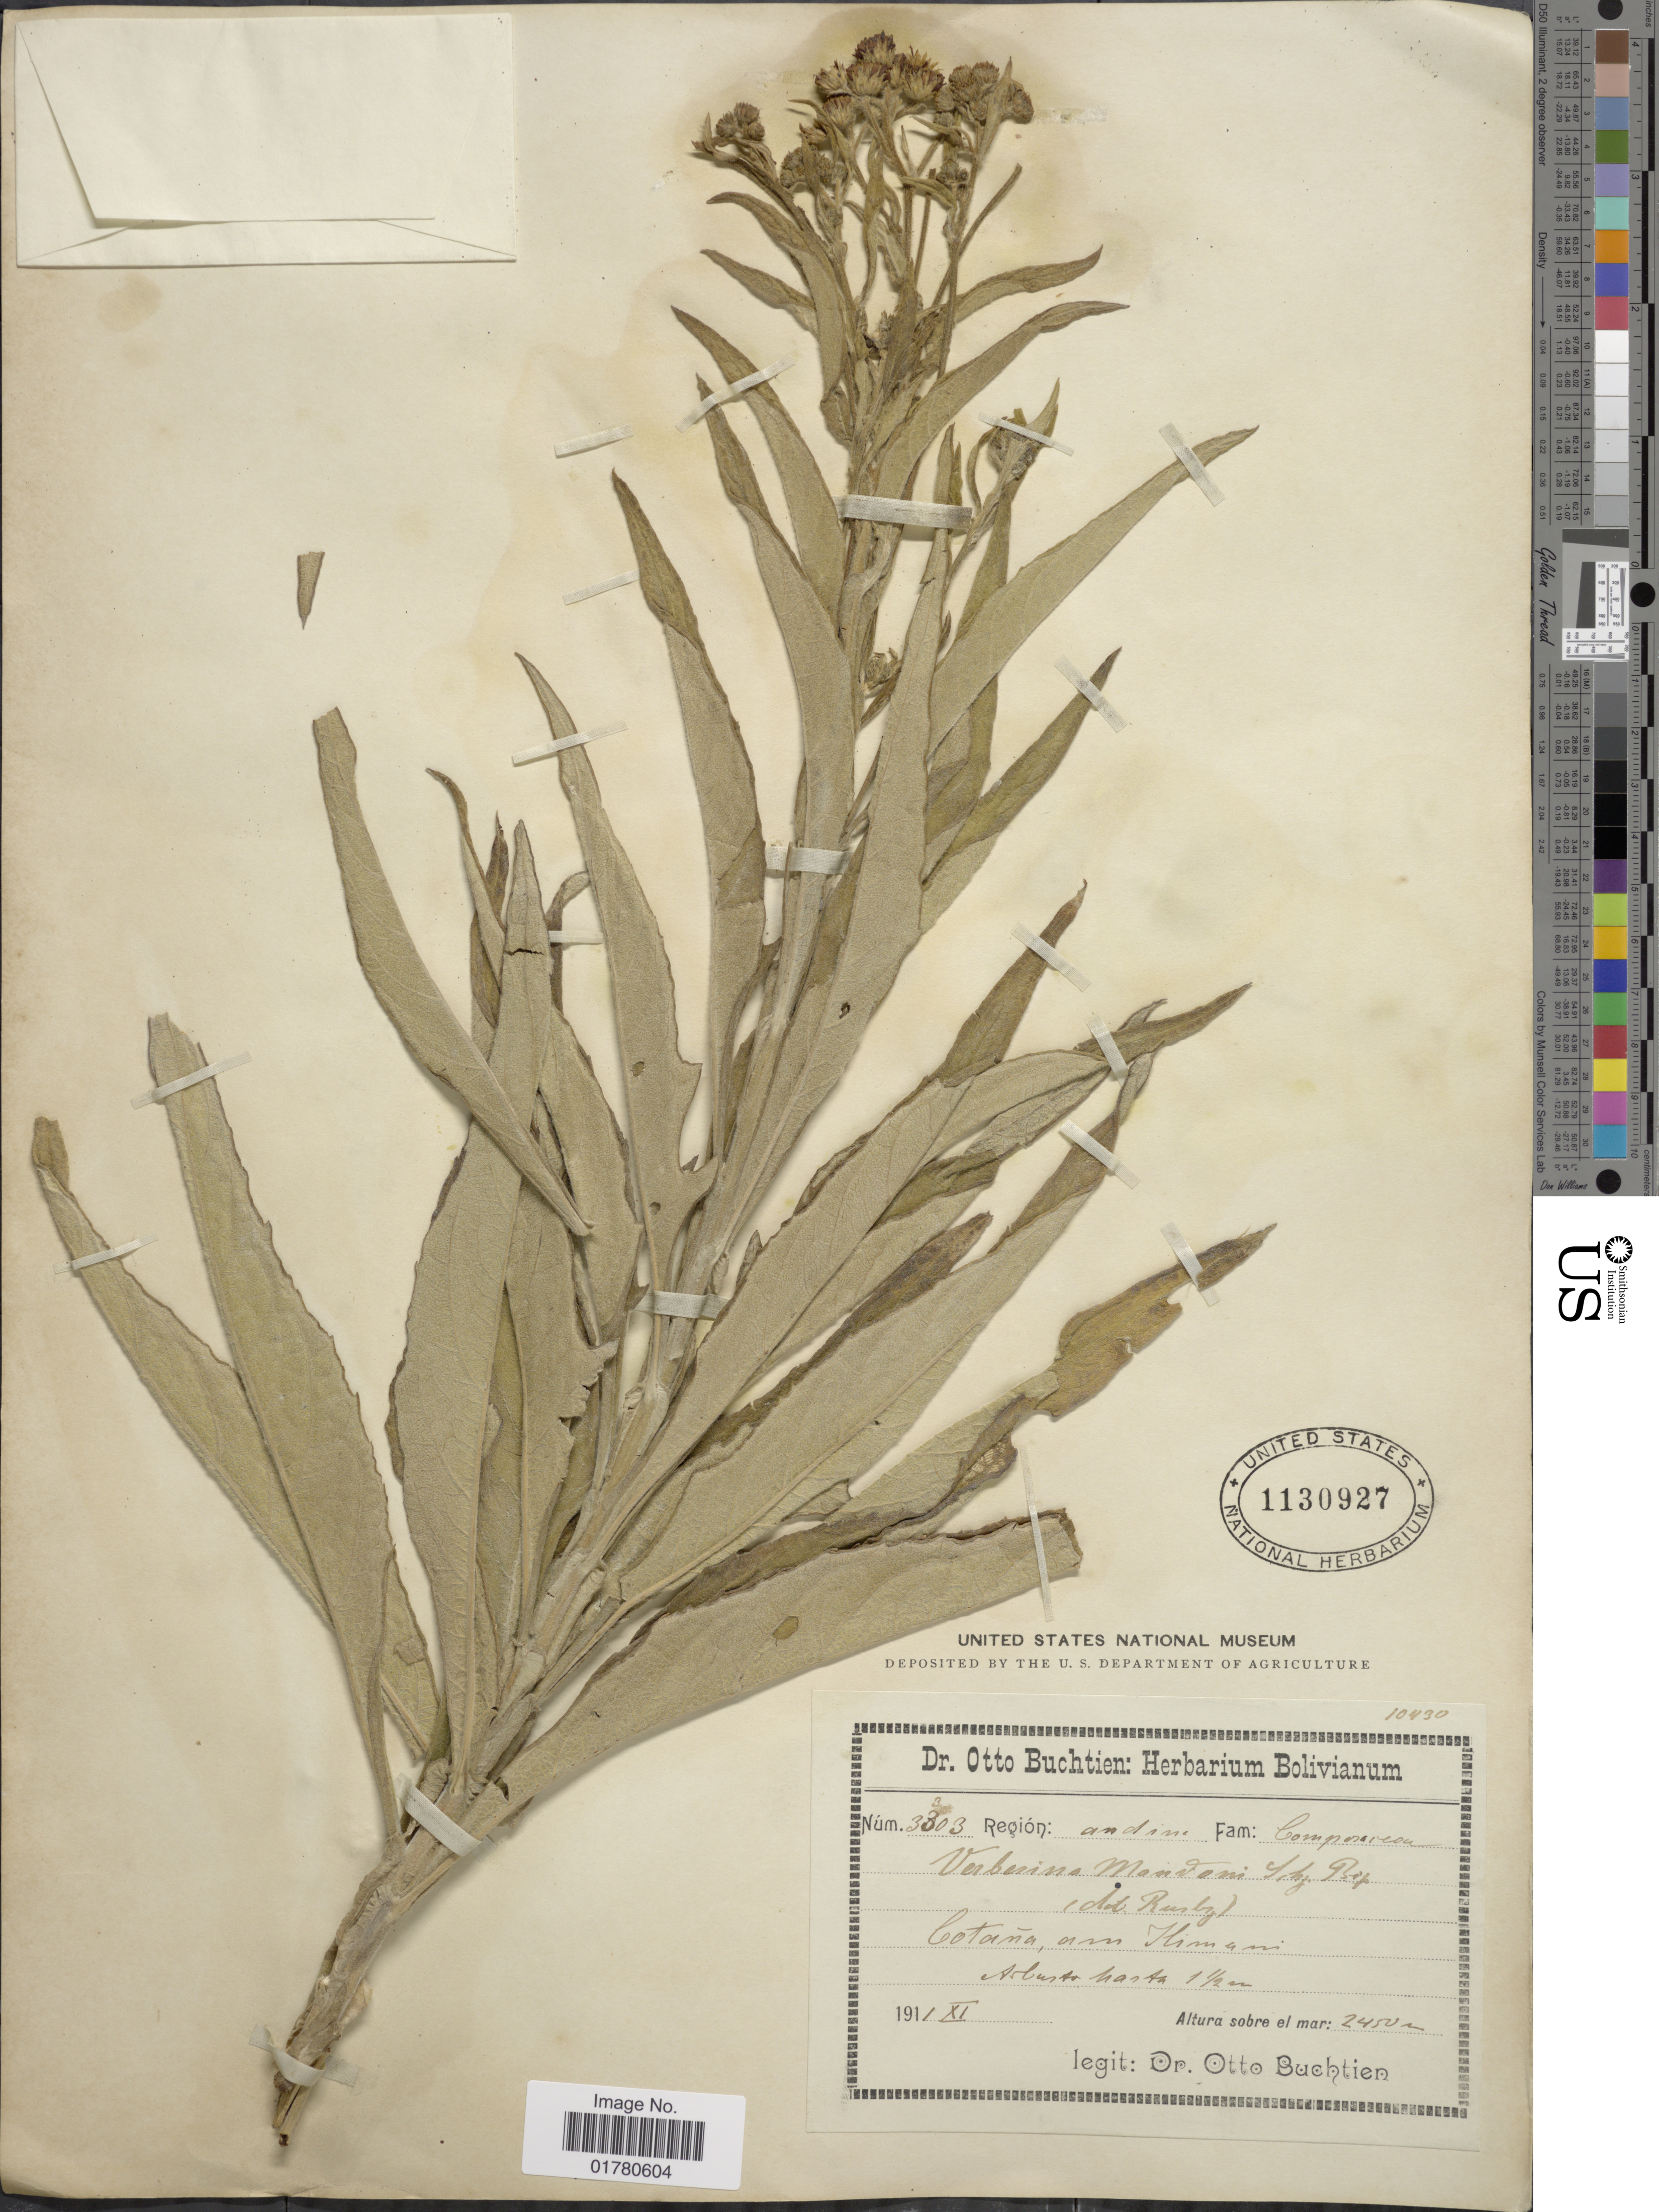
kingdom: Plantae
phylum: Tracheophyta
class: Magnoliopsida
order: Asterales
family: Asteraceae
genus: Verbesina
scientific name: Verbesina boliviana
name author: Klatt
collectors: O. Buchtien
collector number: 3303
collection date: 1911-11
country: Bolivia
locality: Región: andine, Cotaña, am Himani, Arbusto hasta 1½ m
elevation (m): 2450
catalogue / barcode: US 1130927